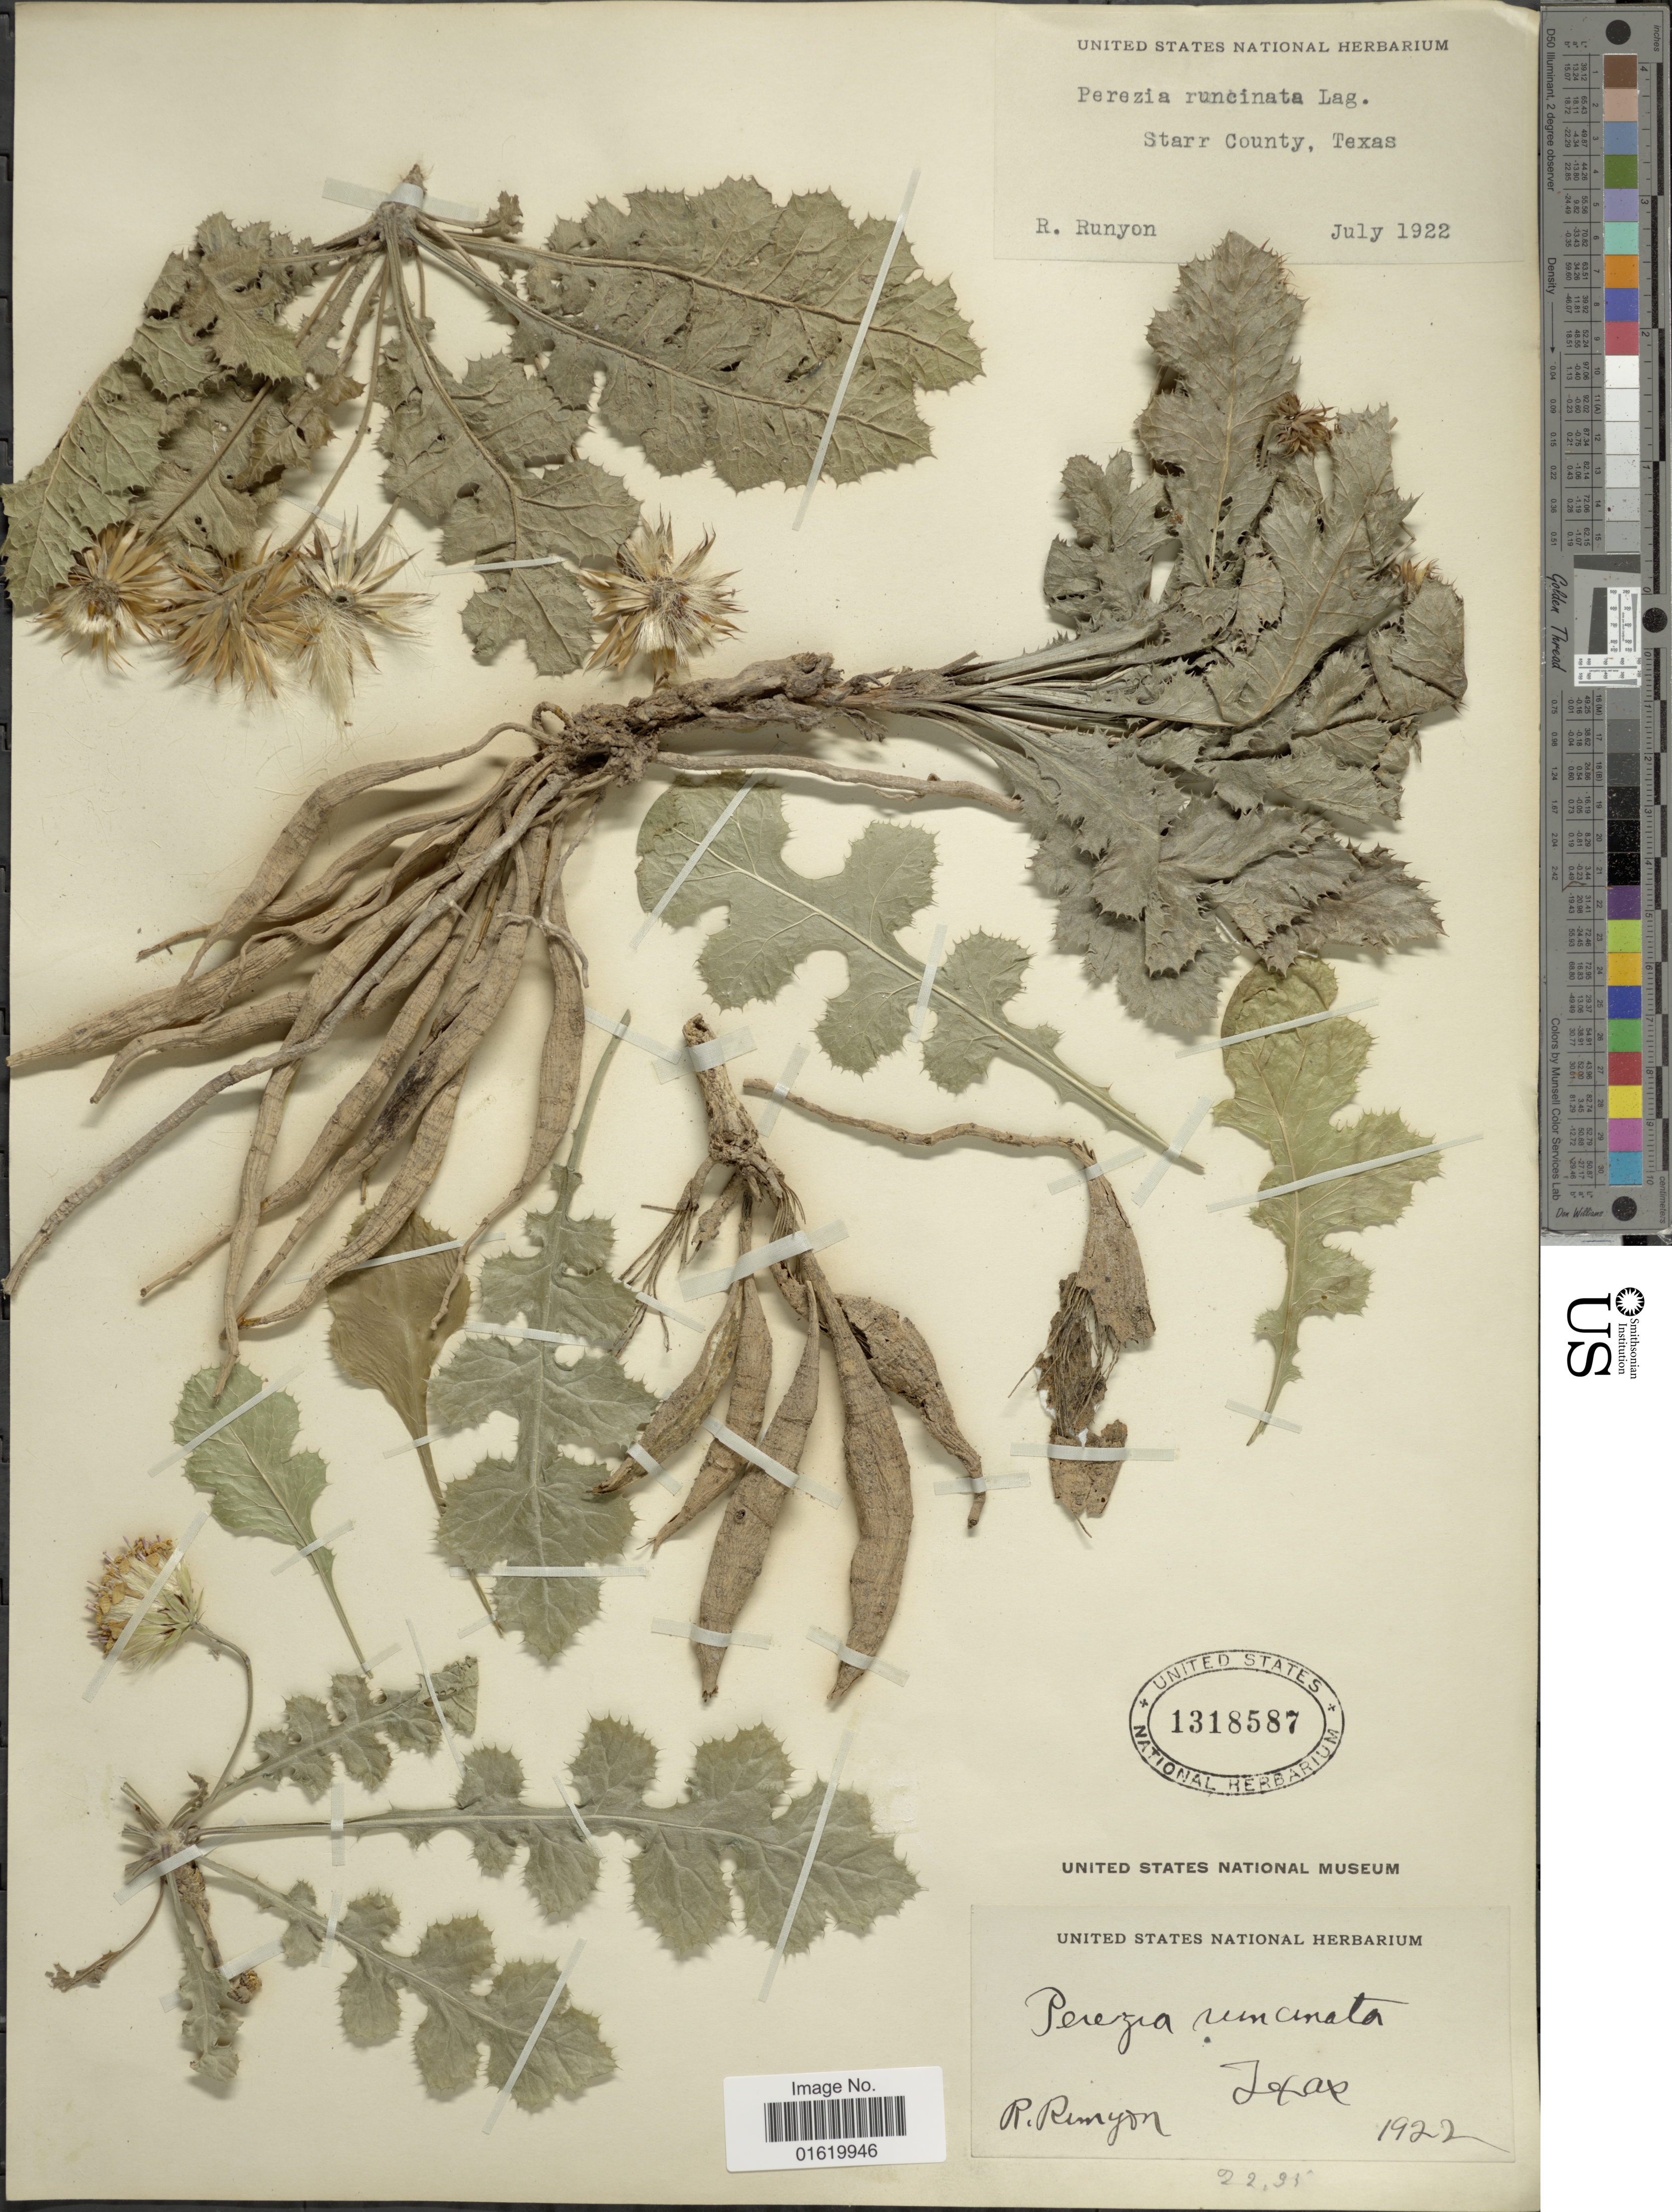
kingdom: Plantae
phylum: Tracheophyta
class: Magnoliopsida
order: Asterales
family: Asteraceae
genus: Acourtia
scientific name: Acourtia runcinata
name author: (D. Don) B.L. Turner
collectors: R. Runyon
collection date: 1922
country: United States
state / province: Texas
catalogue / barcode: US 1318587